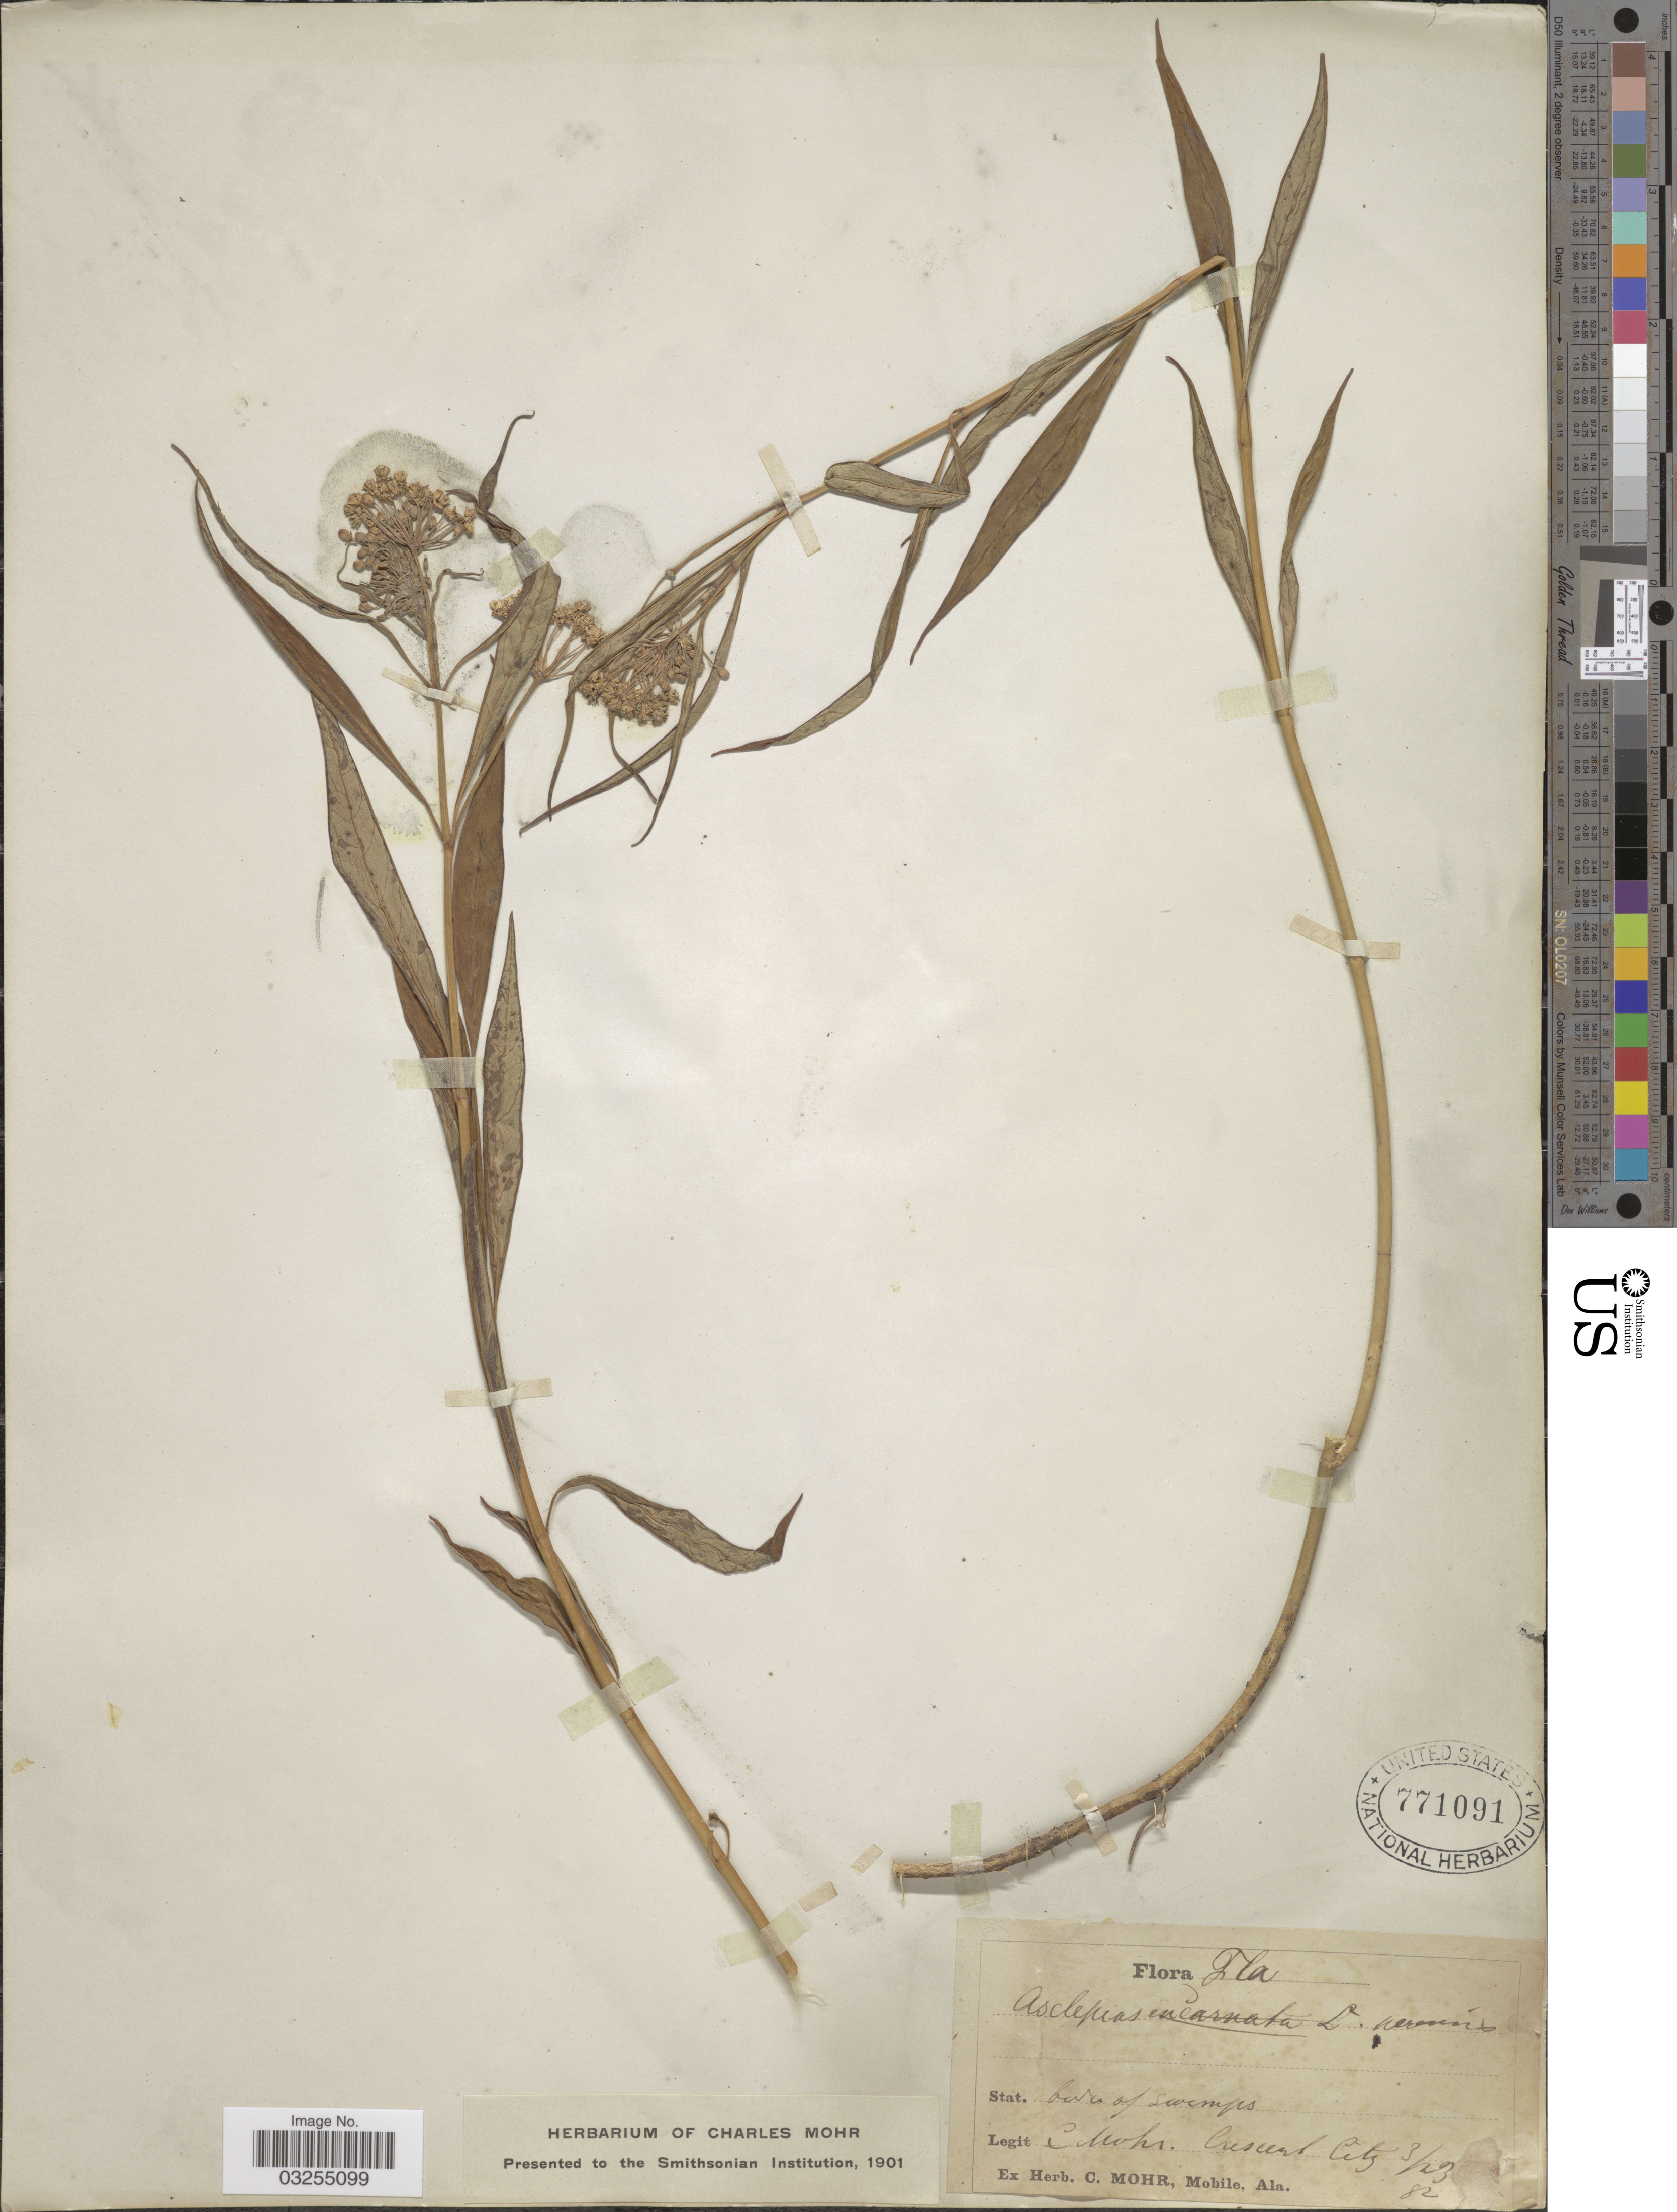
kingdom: Plantae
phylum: Tracheophyta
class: Magnoliopsida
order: Gentianales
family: Apocynaceae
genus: Asclepias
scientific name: Asclepias perennis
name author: Walter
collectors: ex herb. Charles Mohr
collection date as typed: Transcribed d/m/y: 23/3/82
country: United States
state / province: Florida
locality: Stat. border of swamps. Crescent City.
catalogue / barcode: US 771091